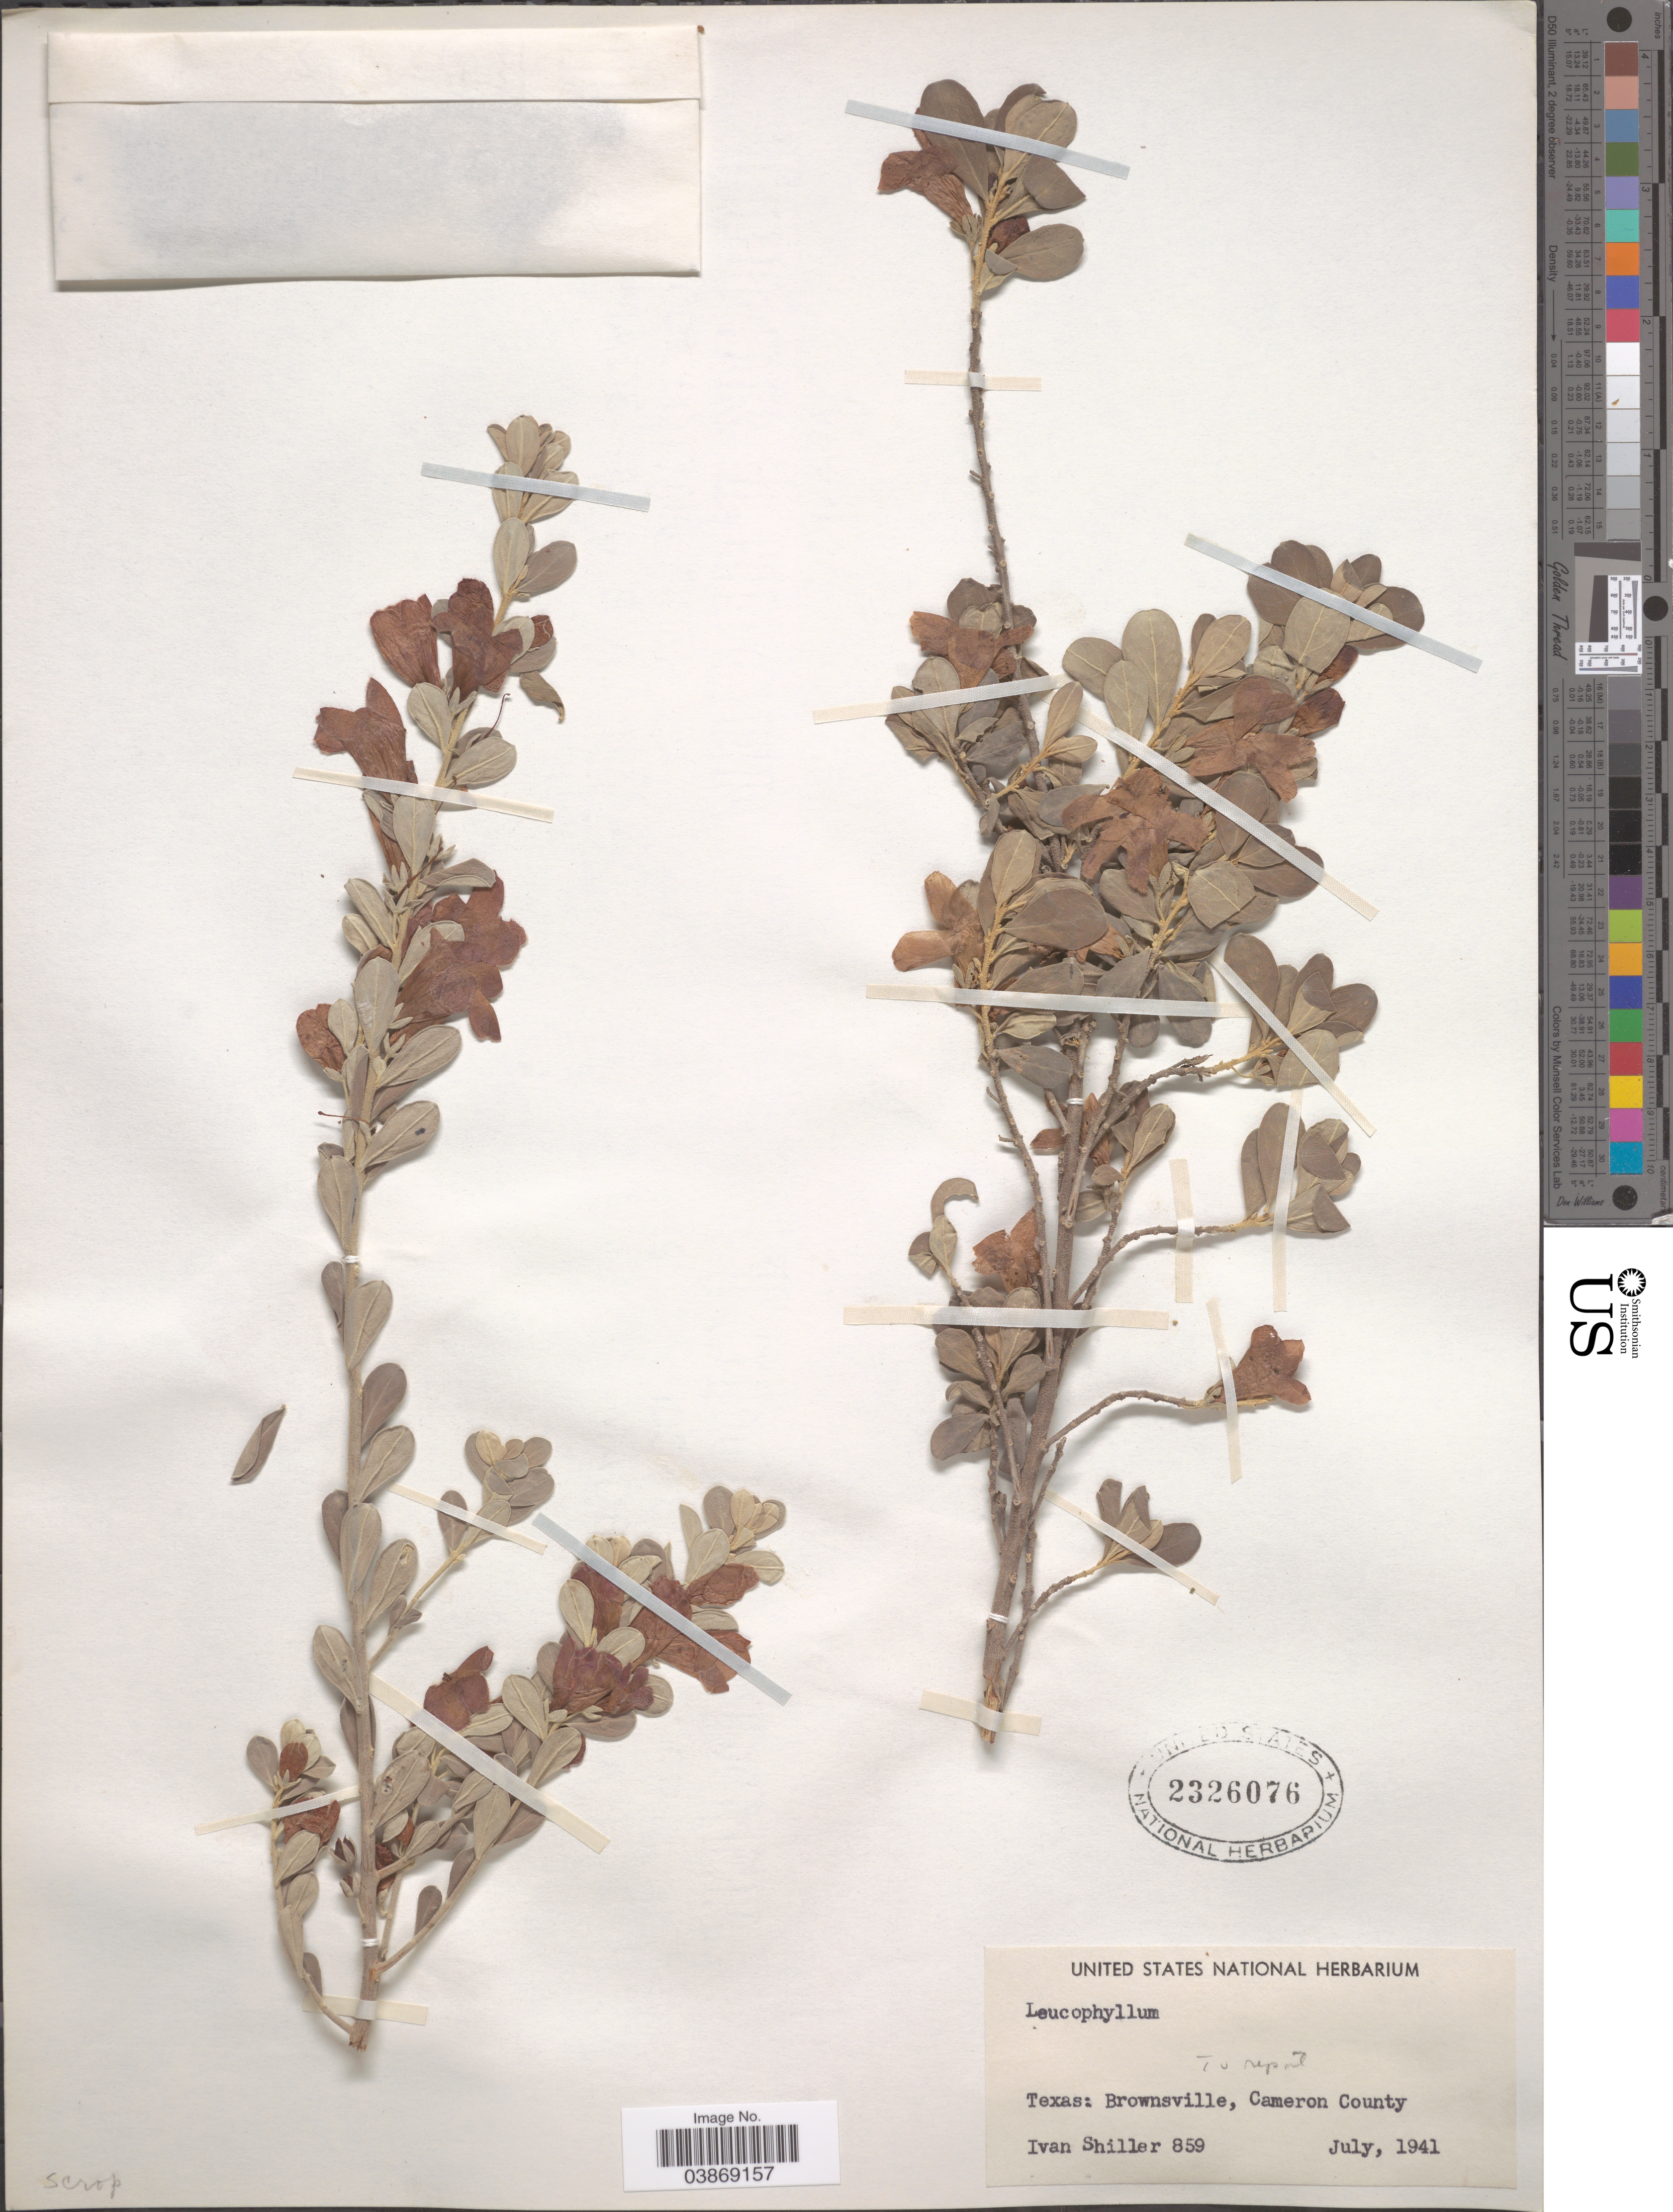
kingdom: Plantae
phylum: Tracheophyta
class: Magnoliopsida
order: Lamiales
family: Scrophulariaceae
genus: Leucophyllum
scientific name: Leucophyllum texanum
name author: Benth.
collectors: I. Shiller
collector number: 859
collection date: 1941-07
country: United States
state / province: Texas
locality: Brownsville, Cameron County.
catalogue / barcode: US 2326076